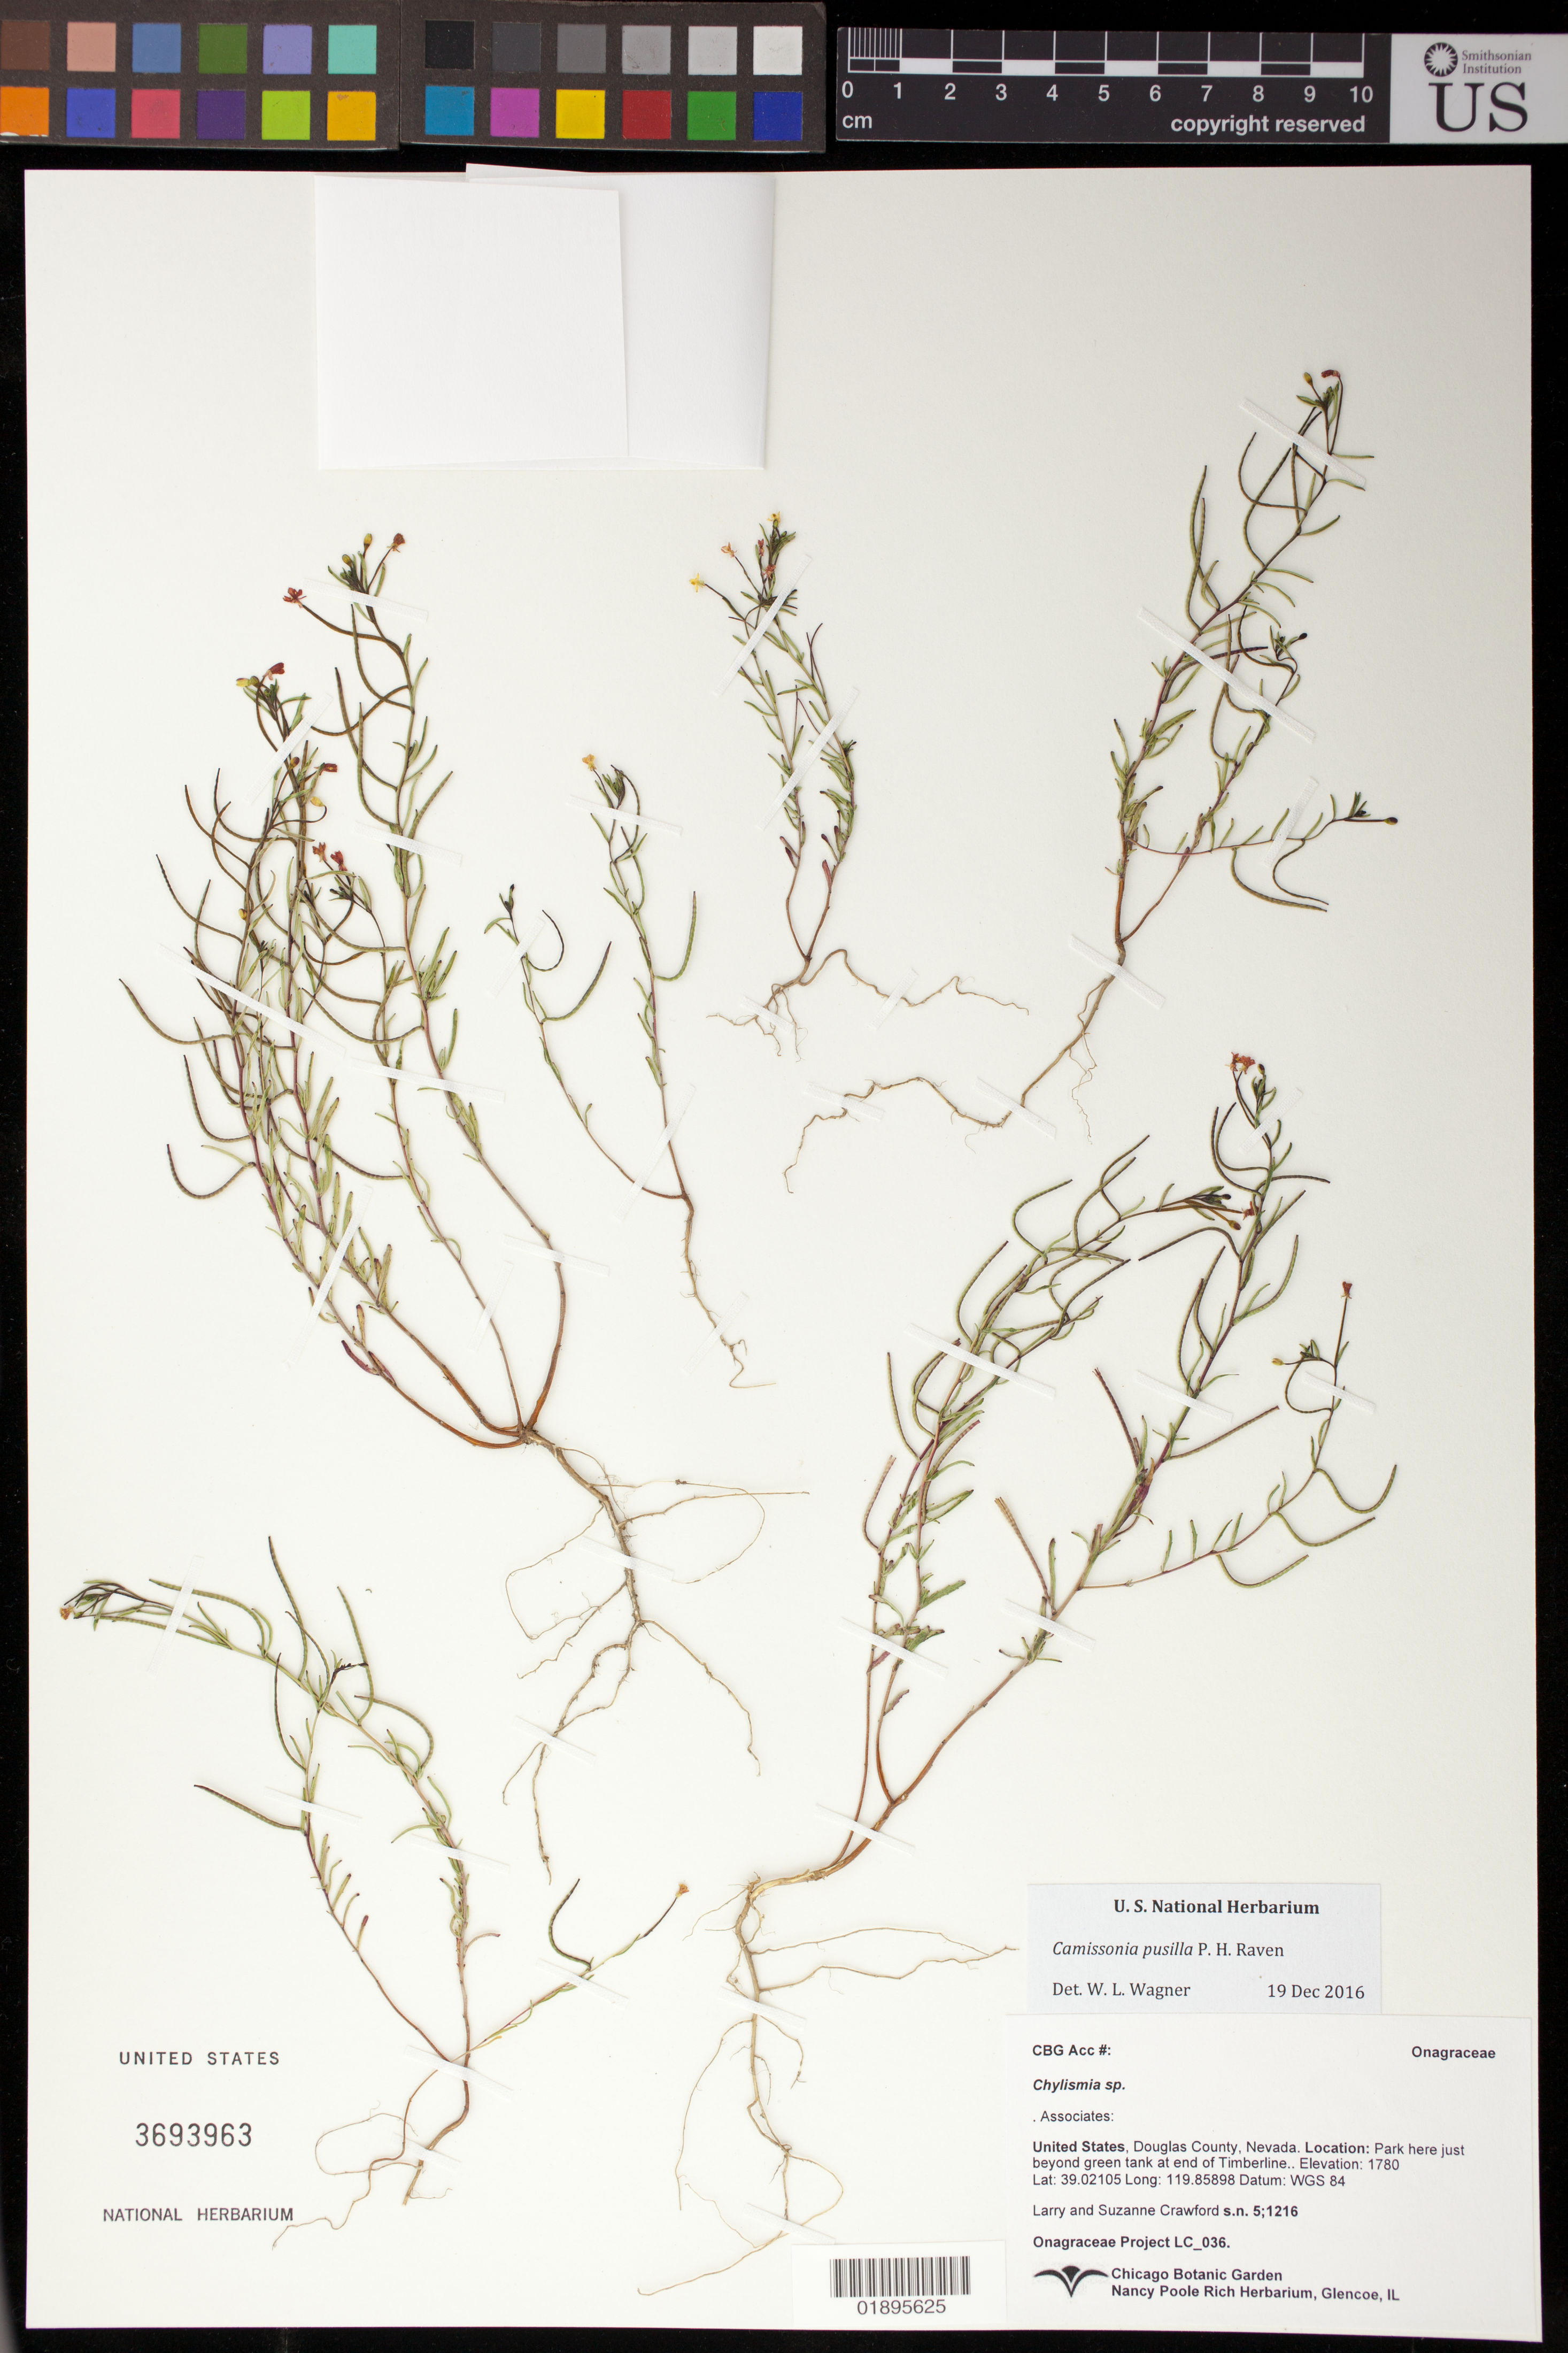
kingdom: Plantae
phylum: Tracheophyta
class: Magnoliopsida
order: Myrtales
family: Onagraceae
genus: Camissonia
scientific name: Camissonia pusilla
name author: P.H. Raven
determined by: Wagner, W. L., (BOT), Smithsonian Institution - National Museum of Natural History (UNITED STATES)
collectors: L. Crawford & S. Crawford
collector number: LC 036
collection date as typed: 5/12/16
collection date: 2016-05-12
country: United States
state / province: Nevada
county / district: Douglas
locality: Beyond green tank at end of Timberline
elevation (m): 1780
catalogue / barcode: US 3693963